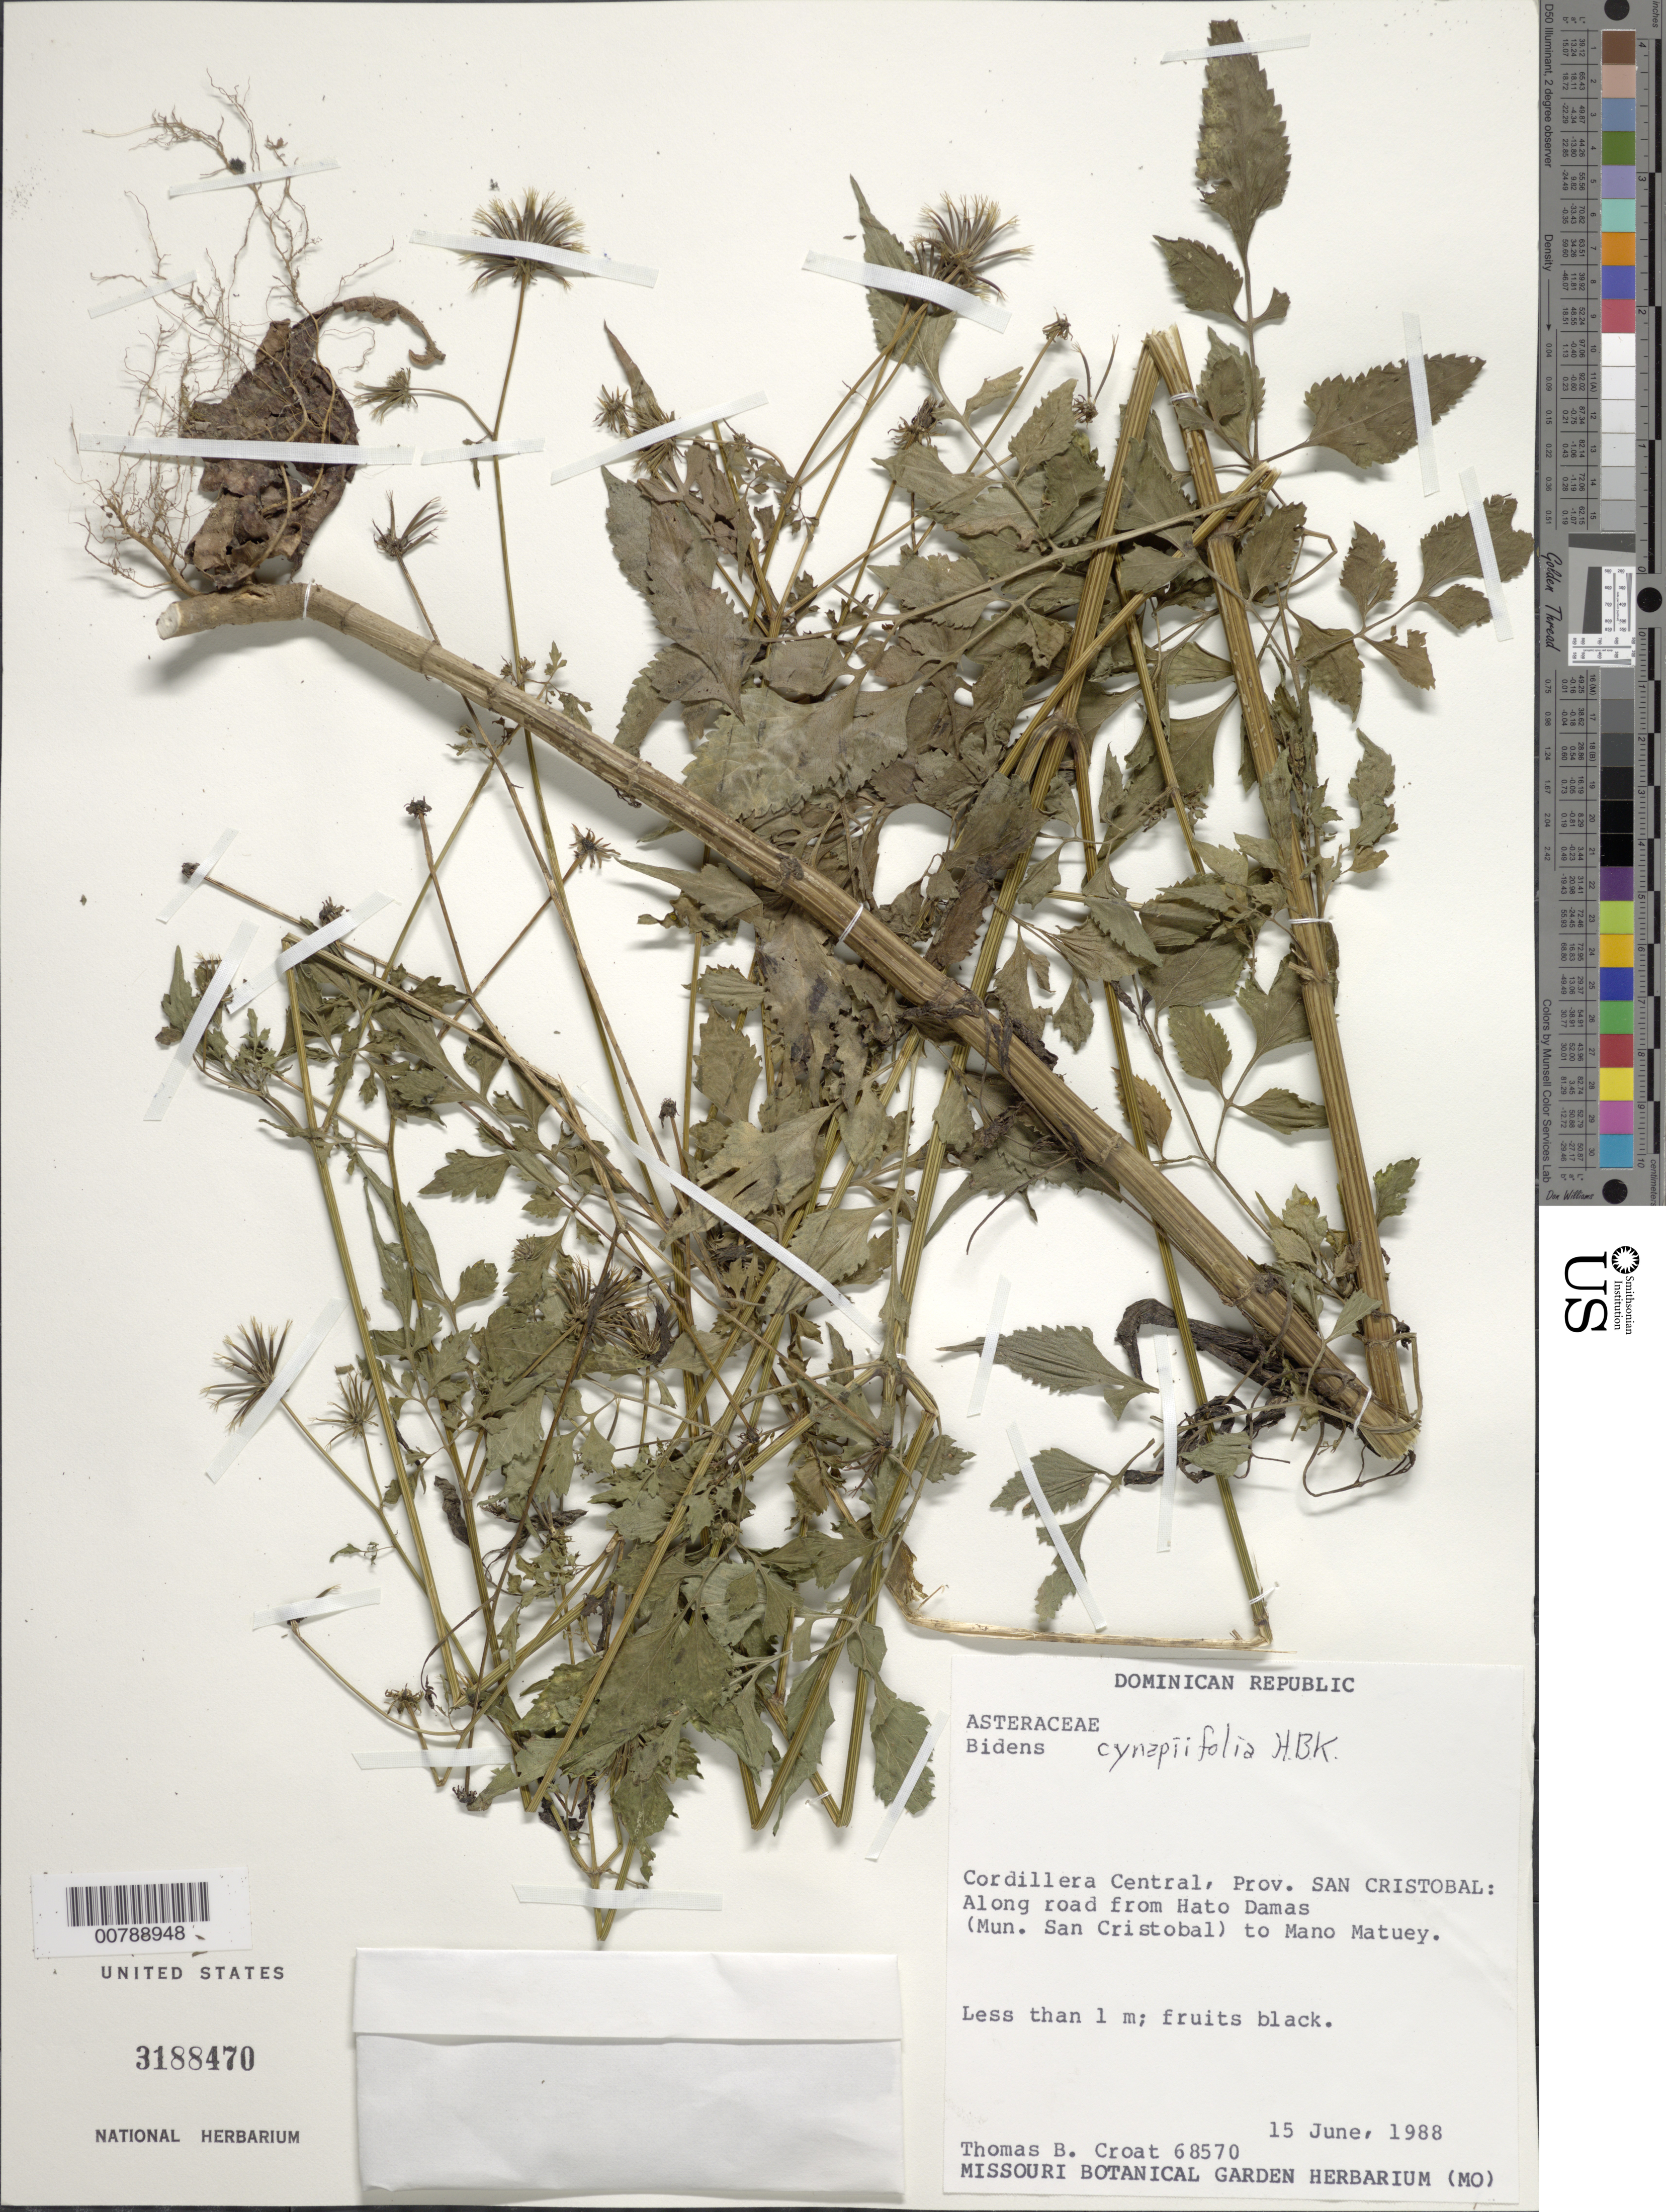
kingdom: Plantae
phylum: Tracheophyta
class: Magnoliopsida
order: Asterales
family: Asteraceae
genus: Bidens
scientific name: Bidens cynapiifolia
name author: Kunth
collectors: T. B. Croat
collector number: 68570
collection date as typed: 15 Jun 1988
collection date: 1988-06-15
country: Dominican Republic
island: Hispaniola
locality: Cordillera Central, Provincia San Cristobal: along road from Hato Damas (Mun. San Cristobal) to Mano Matuey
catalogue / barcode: US 3188470